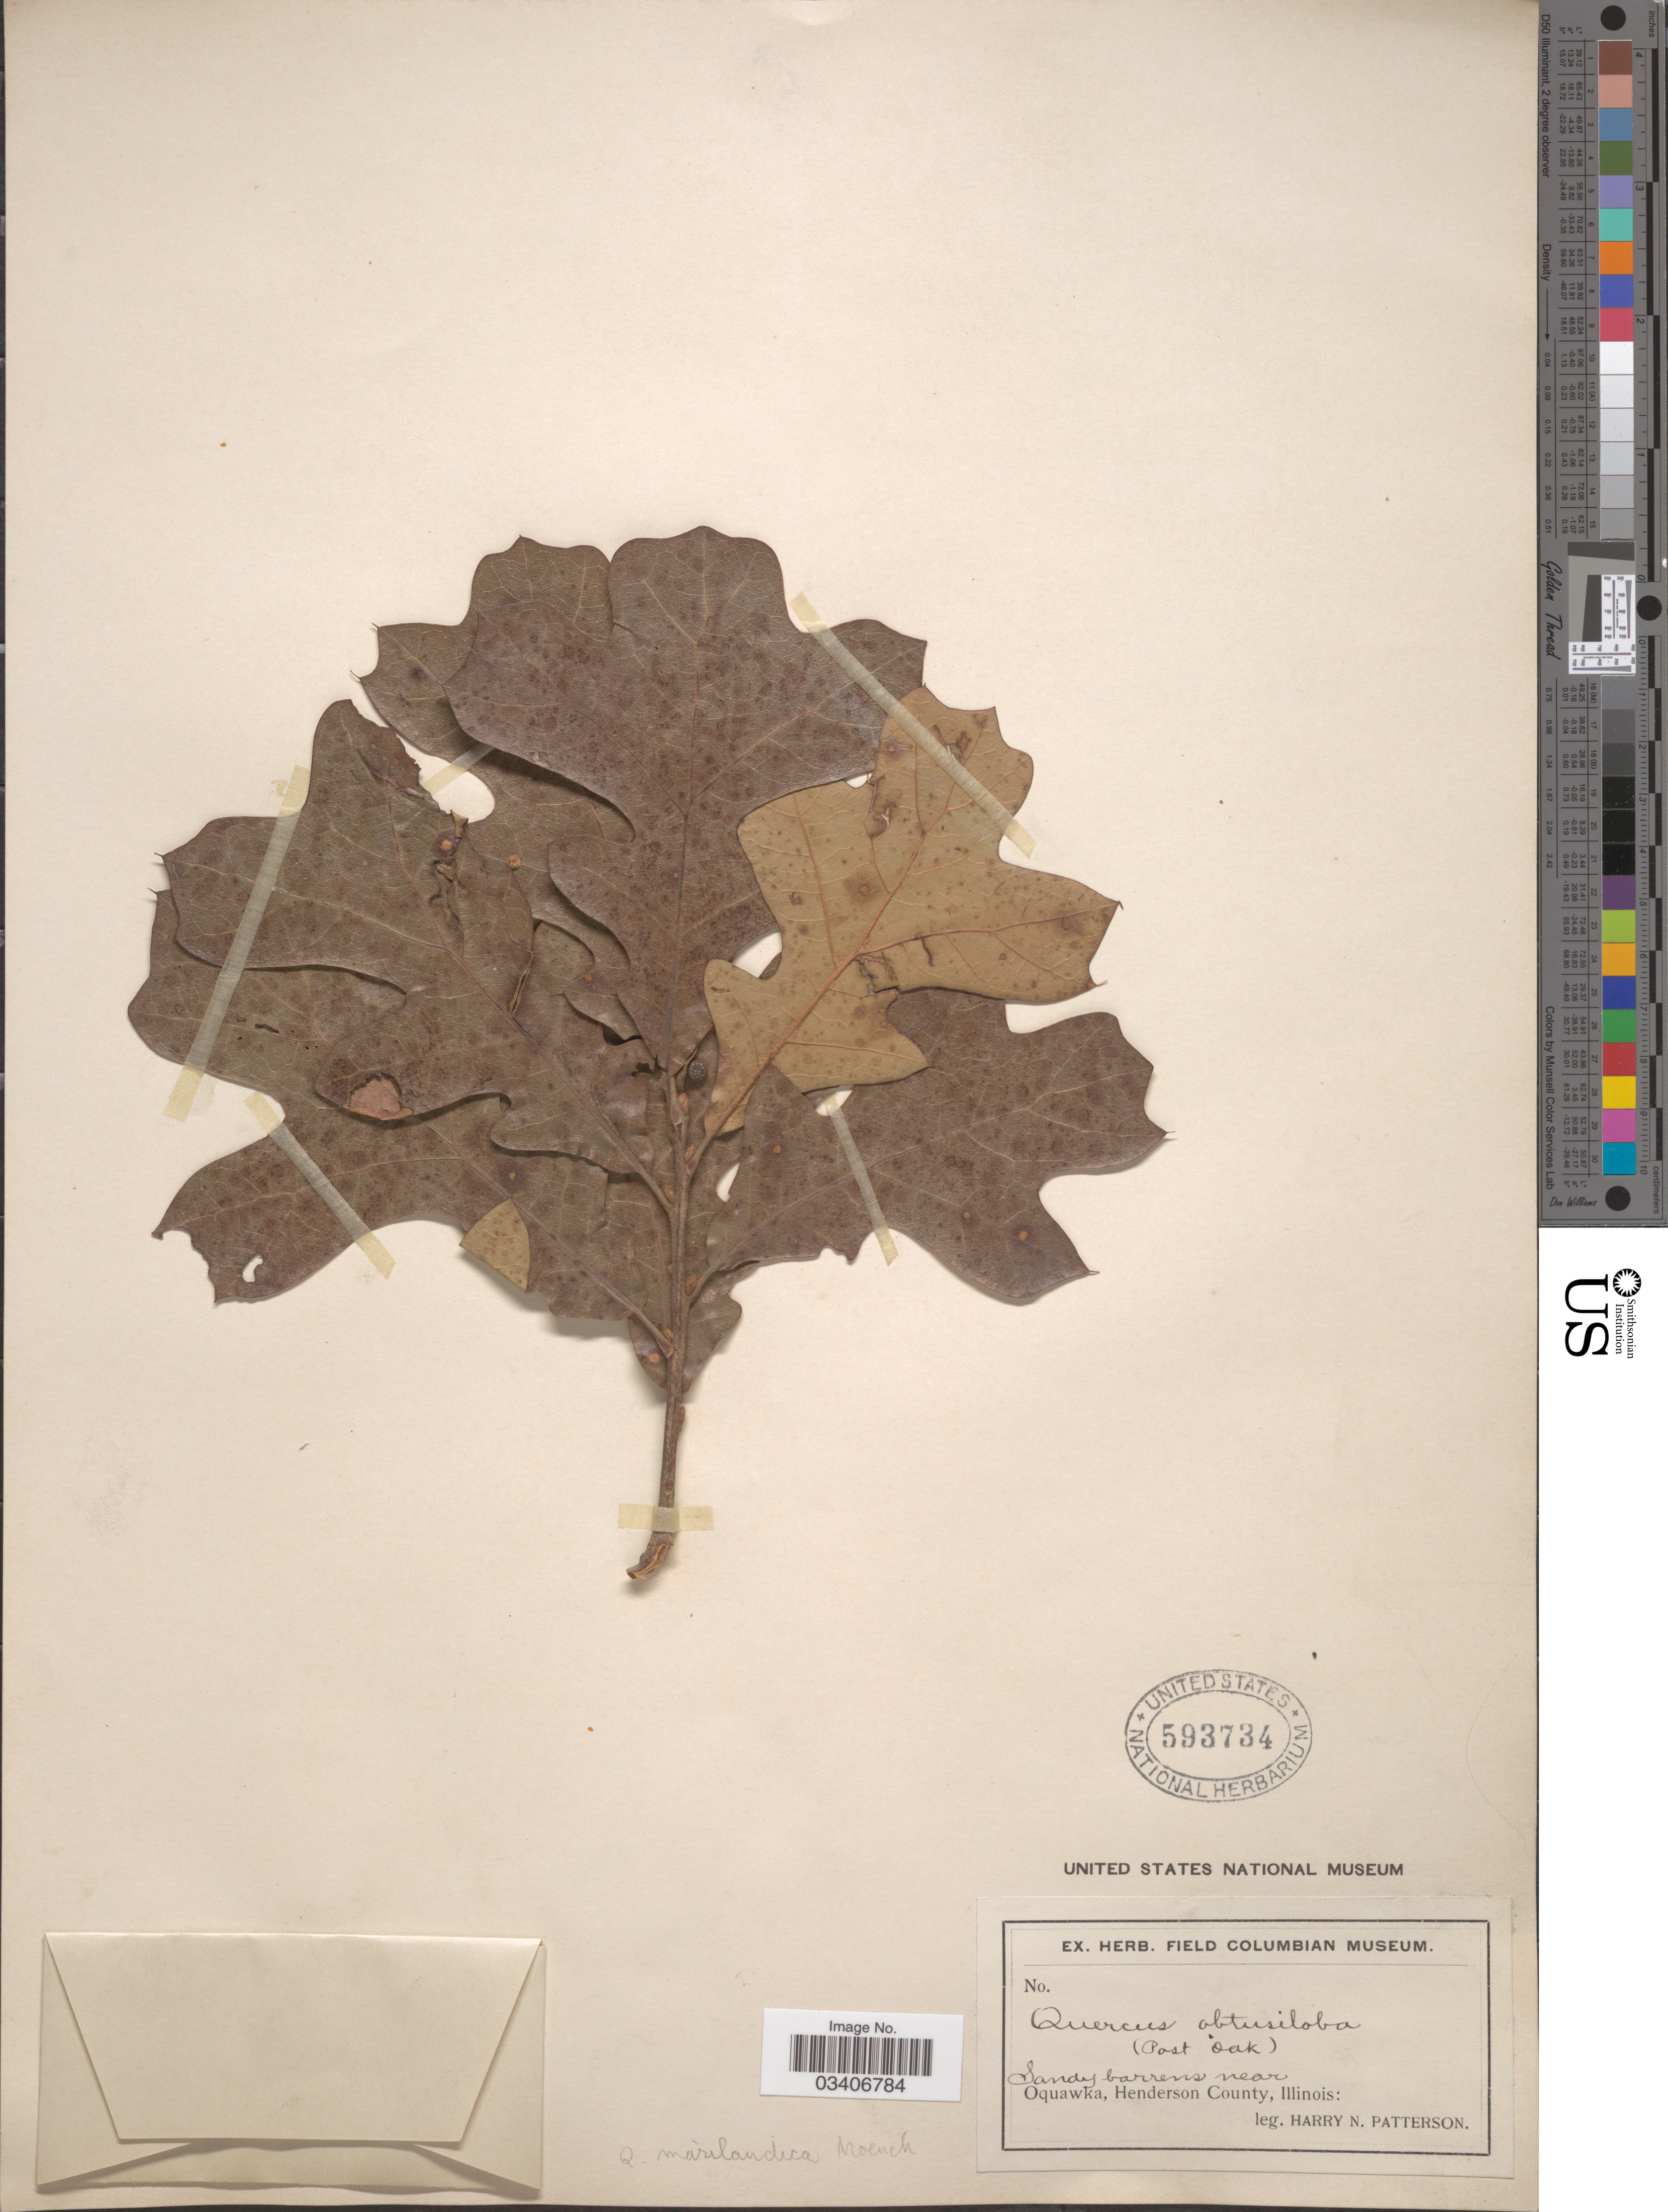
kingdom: Plantae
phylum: Tracheophyta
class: Magnoliopsida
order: Fagales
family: Fagaceae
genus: Quercus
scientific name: Quercus marilandica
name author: (L.) Münchh.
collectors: H. N. Patterson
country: United States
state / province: Illinois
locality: Sandy barrens near Oquawka, Henderson County.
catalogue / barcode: US 593734